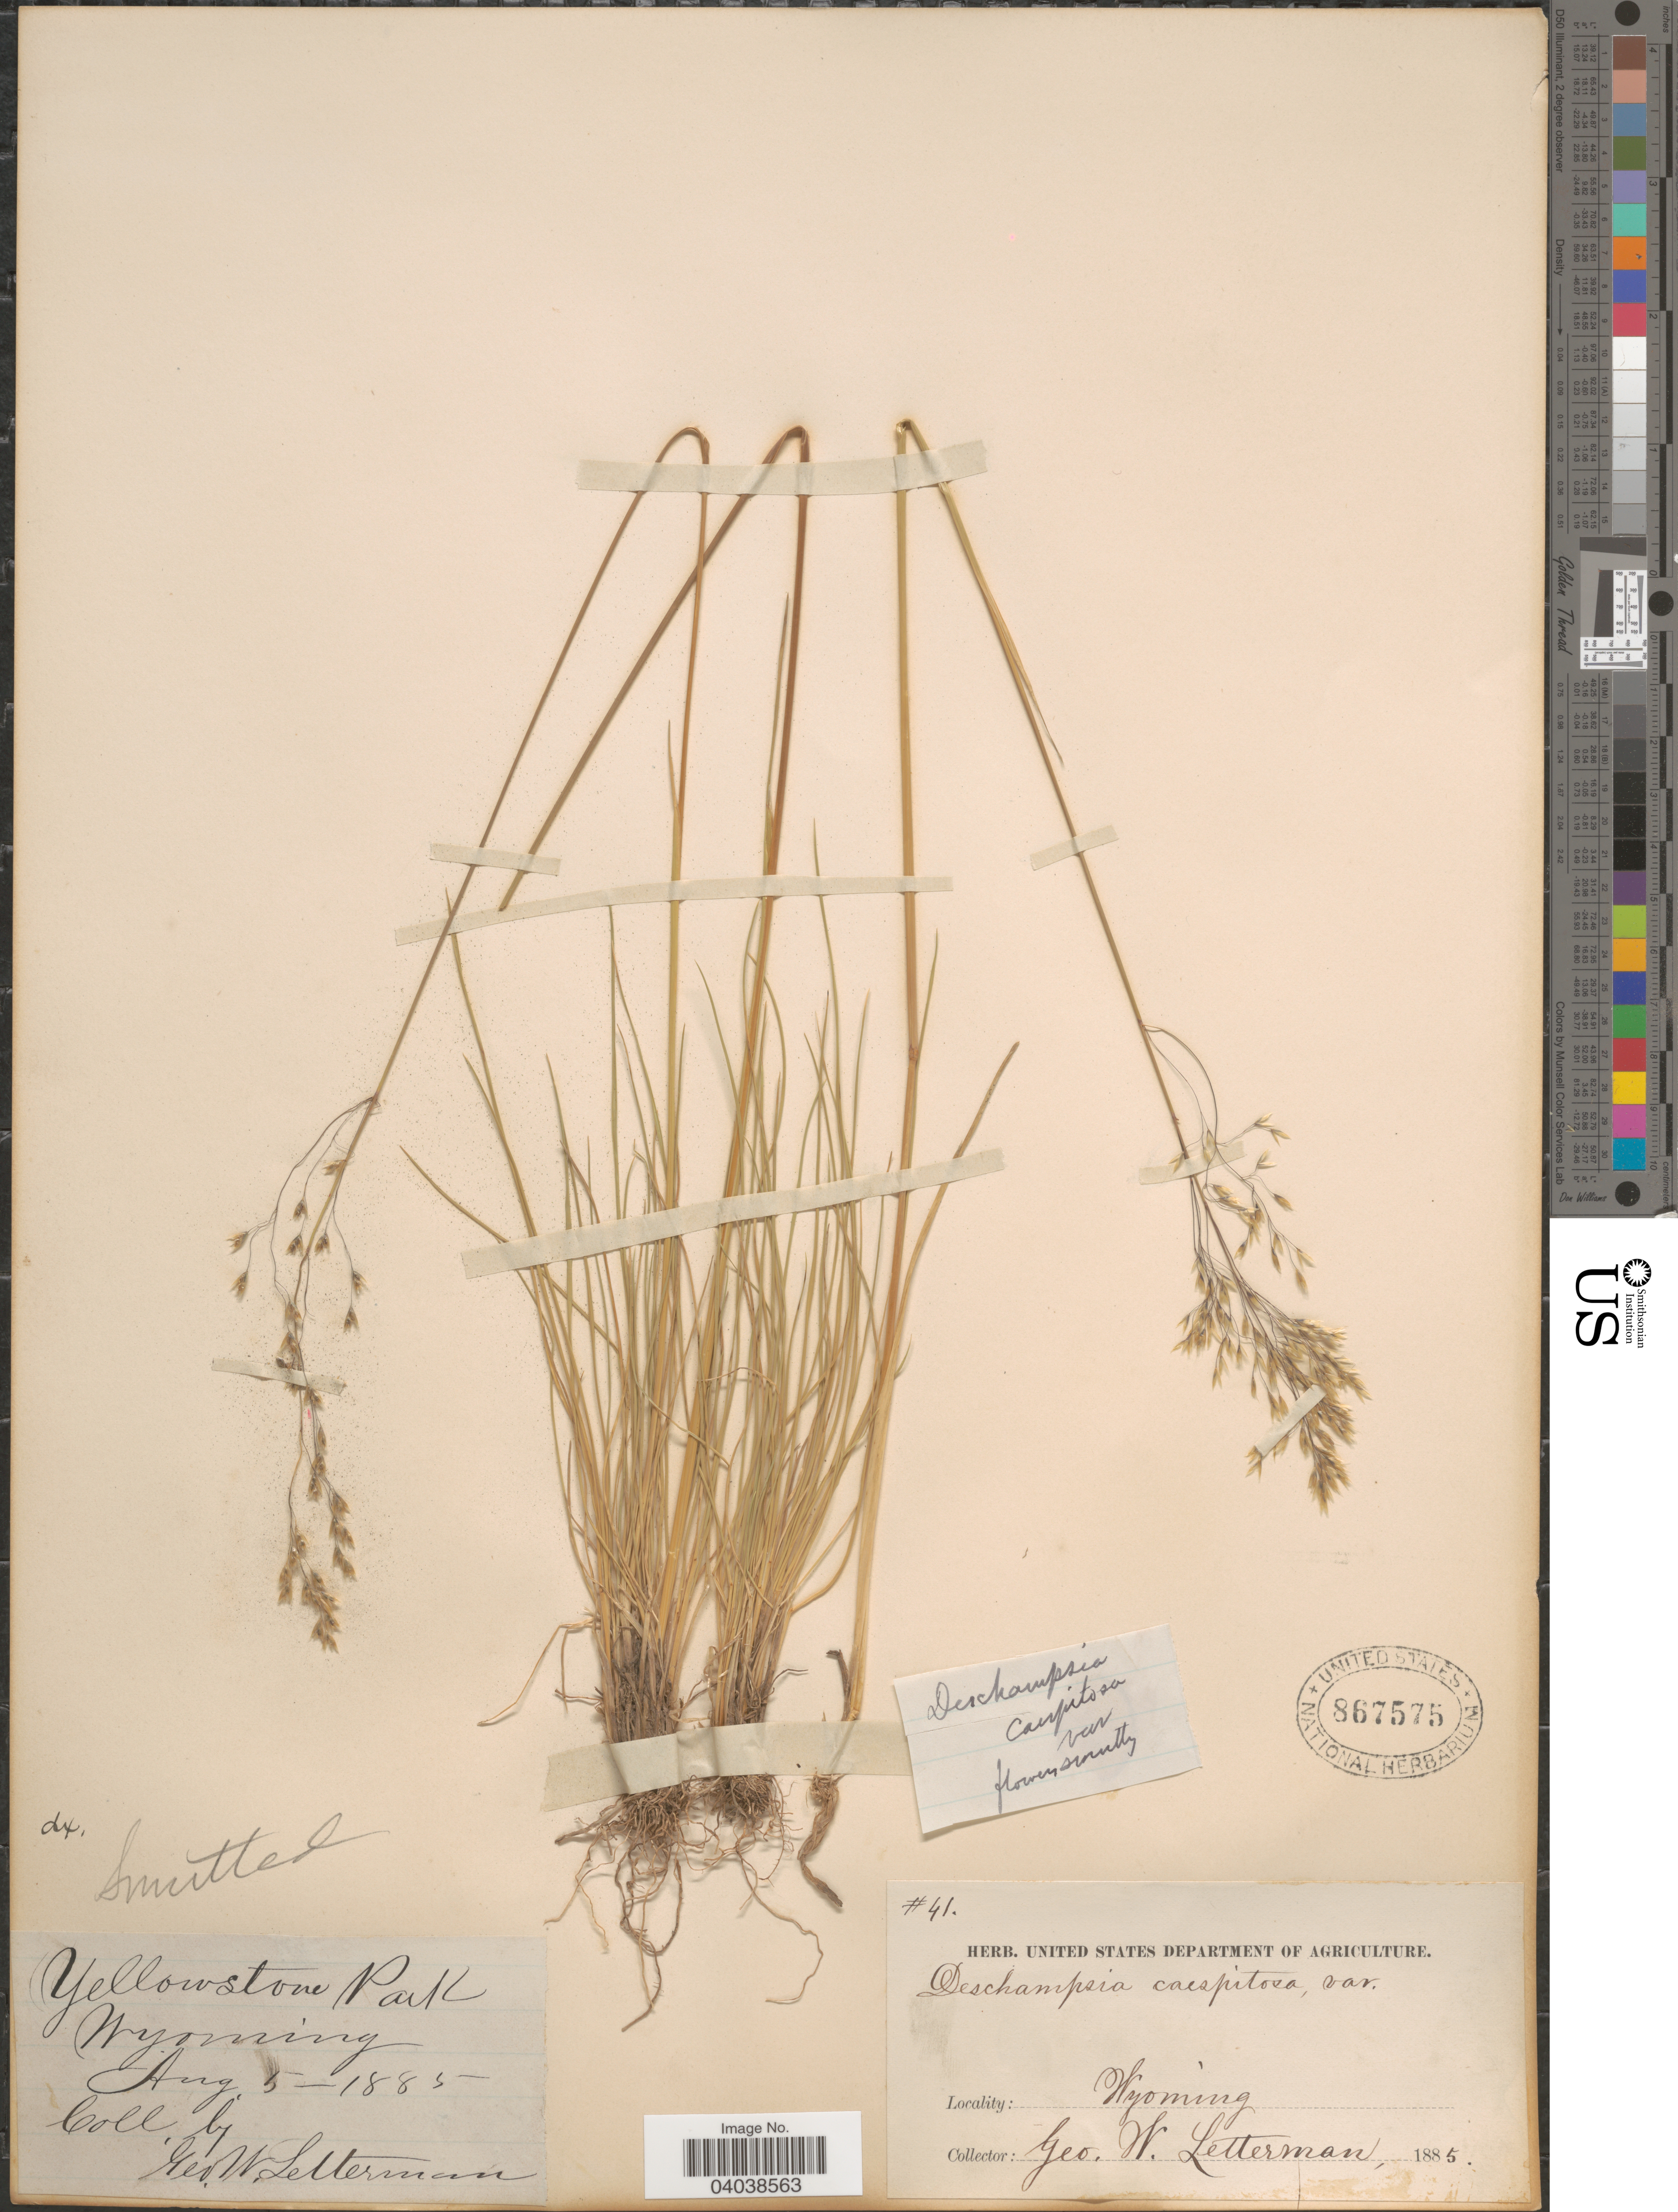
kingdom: Plantae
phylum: Tracheophyta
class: Liliopsida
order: Poales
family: Poaceae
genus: Deschampsia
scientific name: Deschampsia cespitosa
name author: (L.) P. Beauv.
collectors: G. W. Letterman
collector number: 41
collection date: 1885-08-05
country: United States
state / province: Wyoming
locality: Yellowstone Park.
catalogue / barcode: US 867575